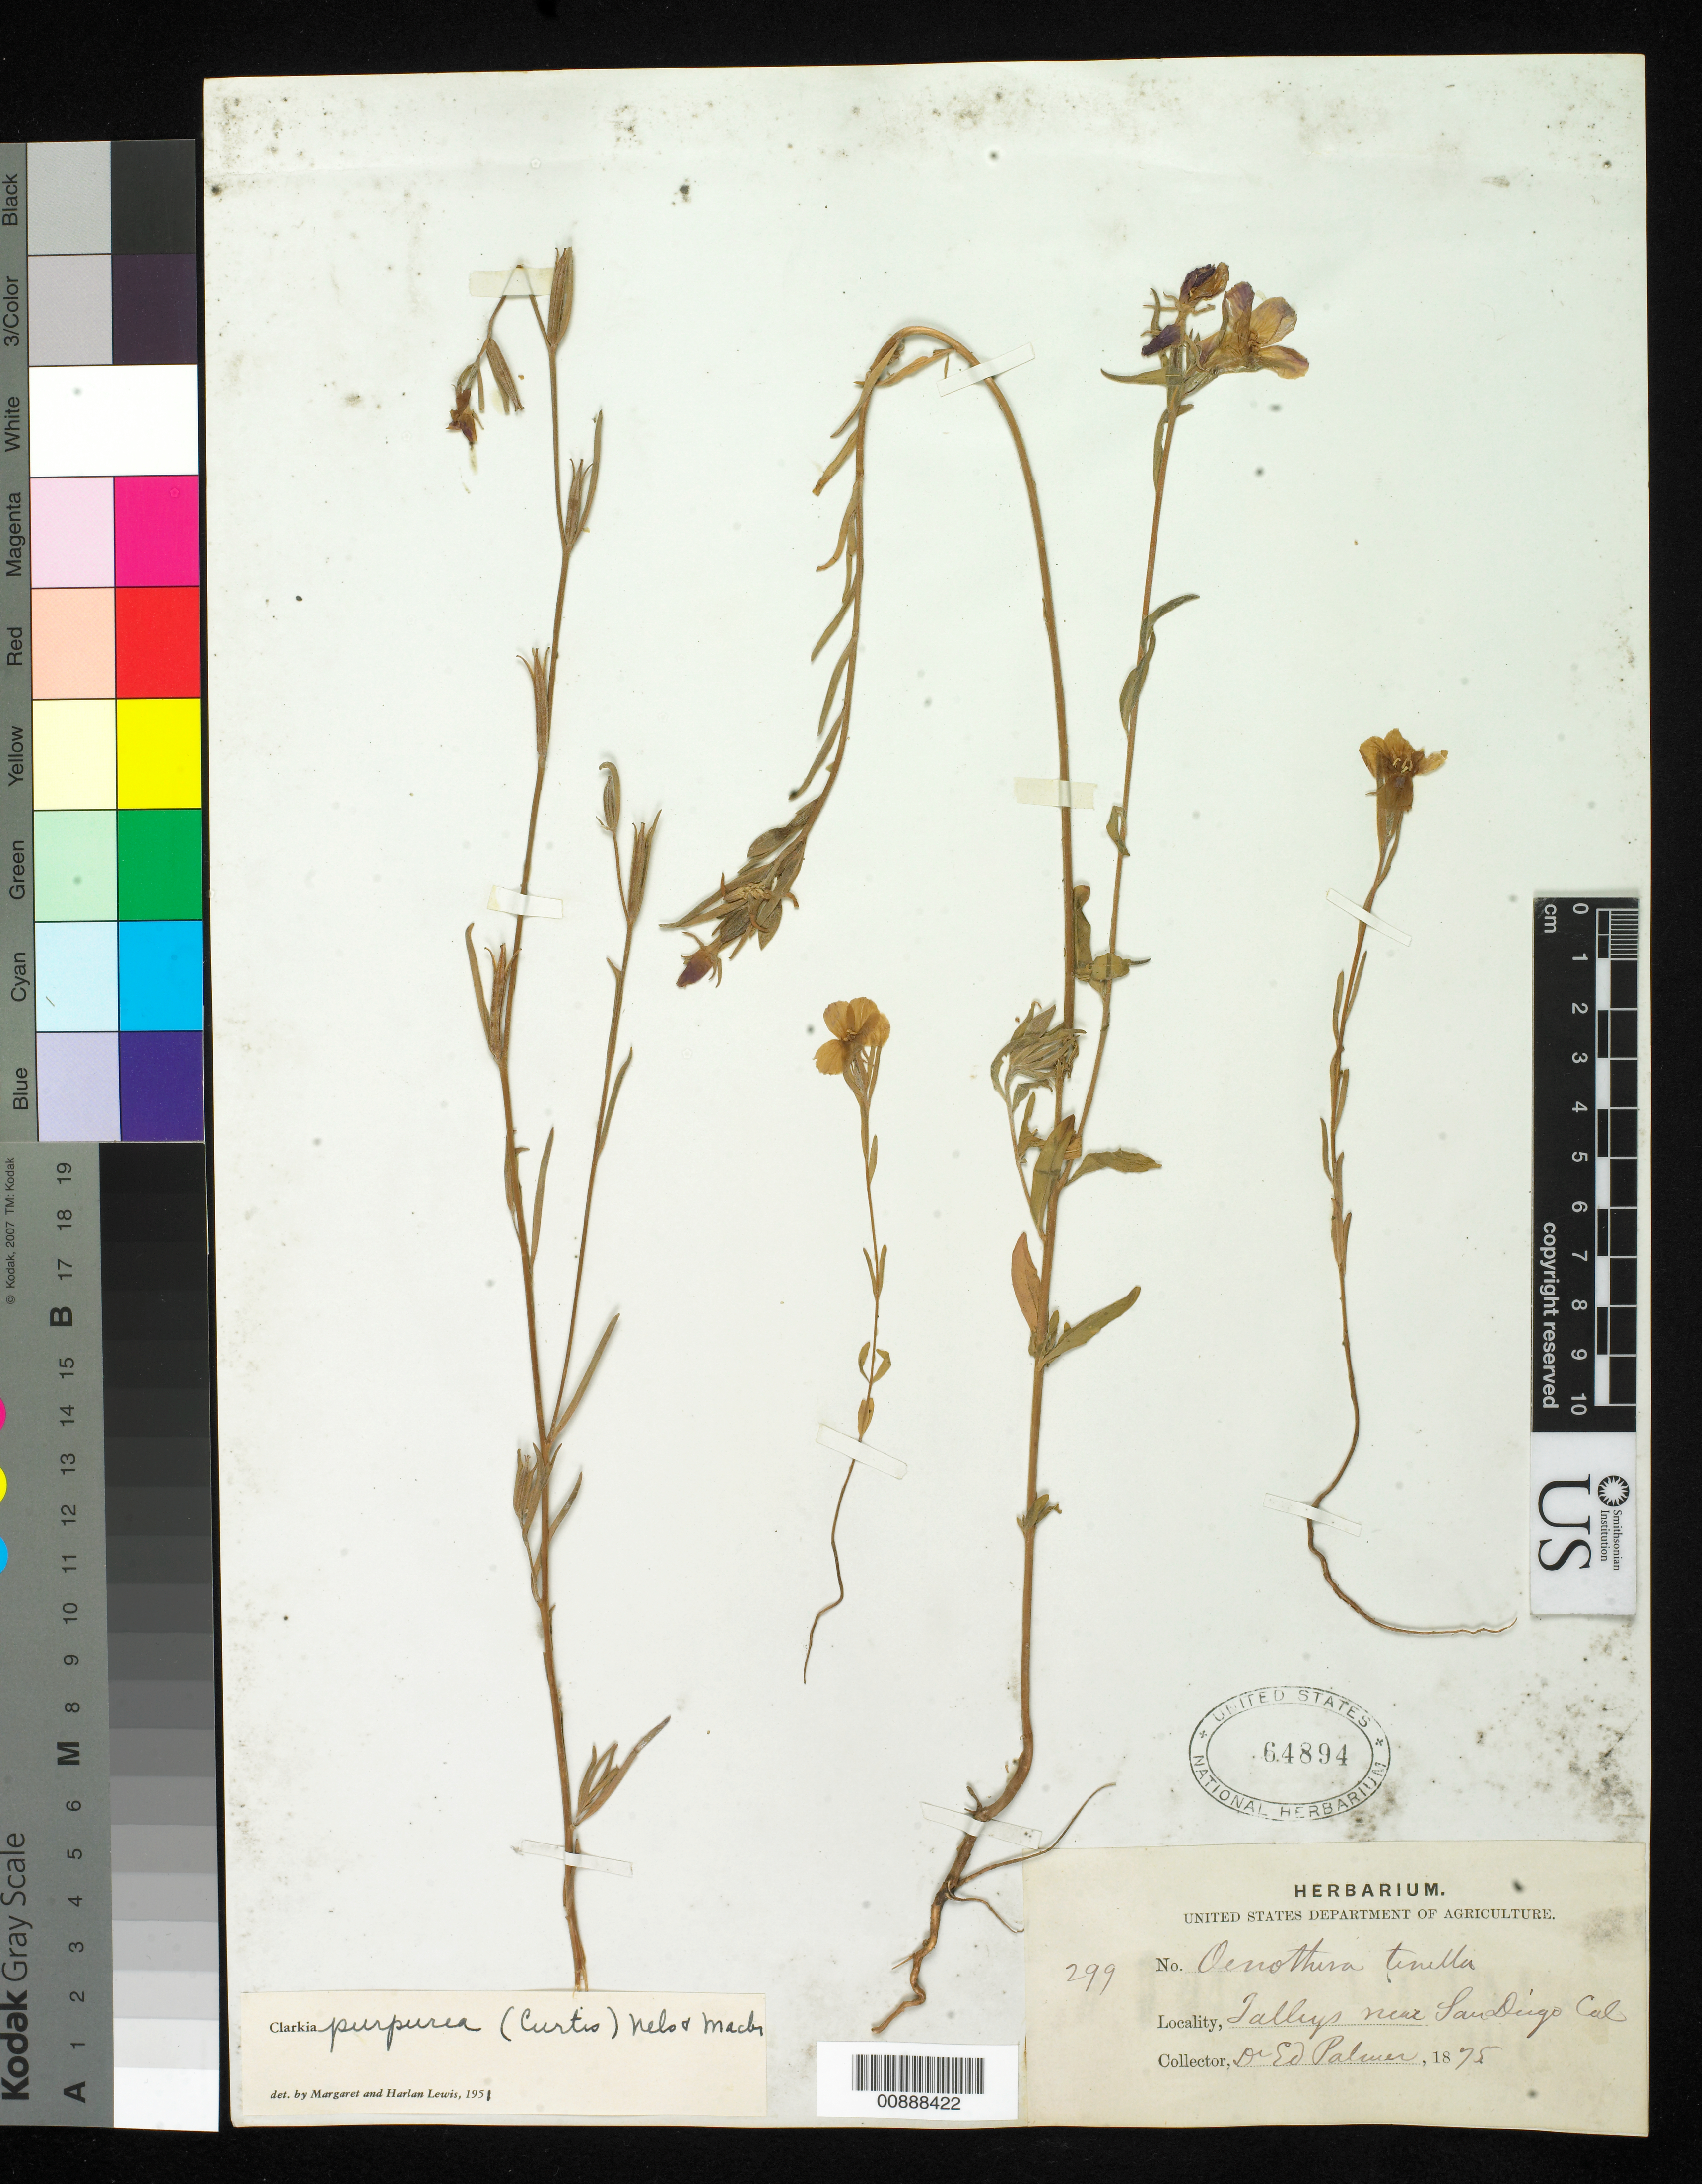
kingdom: Plantae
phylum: Tracheophyta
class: Magnoliopsida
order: Myrtales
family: Onagraceae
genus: Clarkia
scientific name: Clarkia purpurea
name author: (Curtis) A. Nelson & J.F. Macbr.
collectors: E. Palmer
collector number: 299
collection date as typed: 1875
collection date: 1875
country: United States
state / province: California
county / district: San Diego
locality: Talley's near San Diego, California.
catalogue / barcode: US 64894